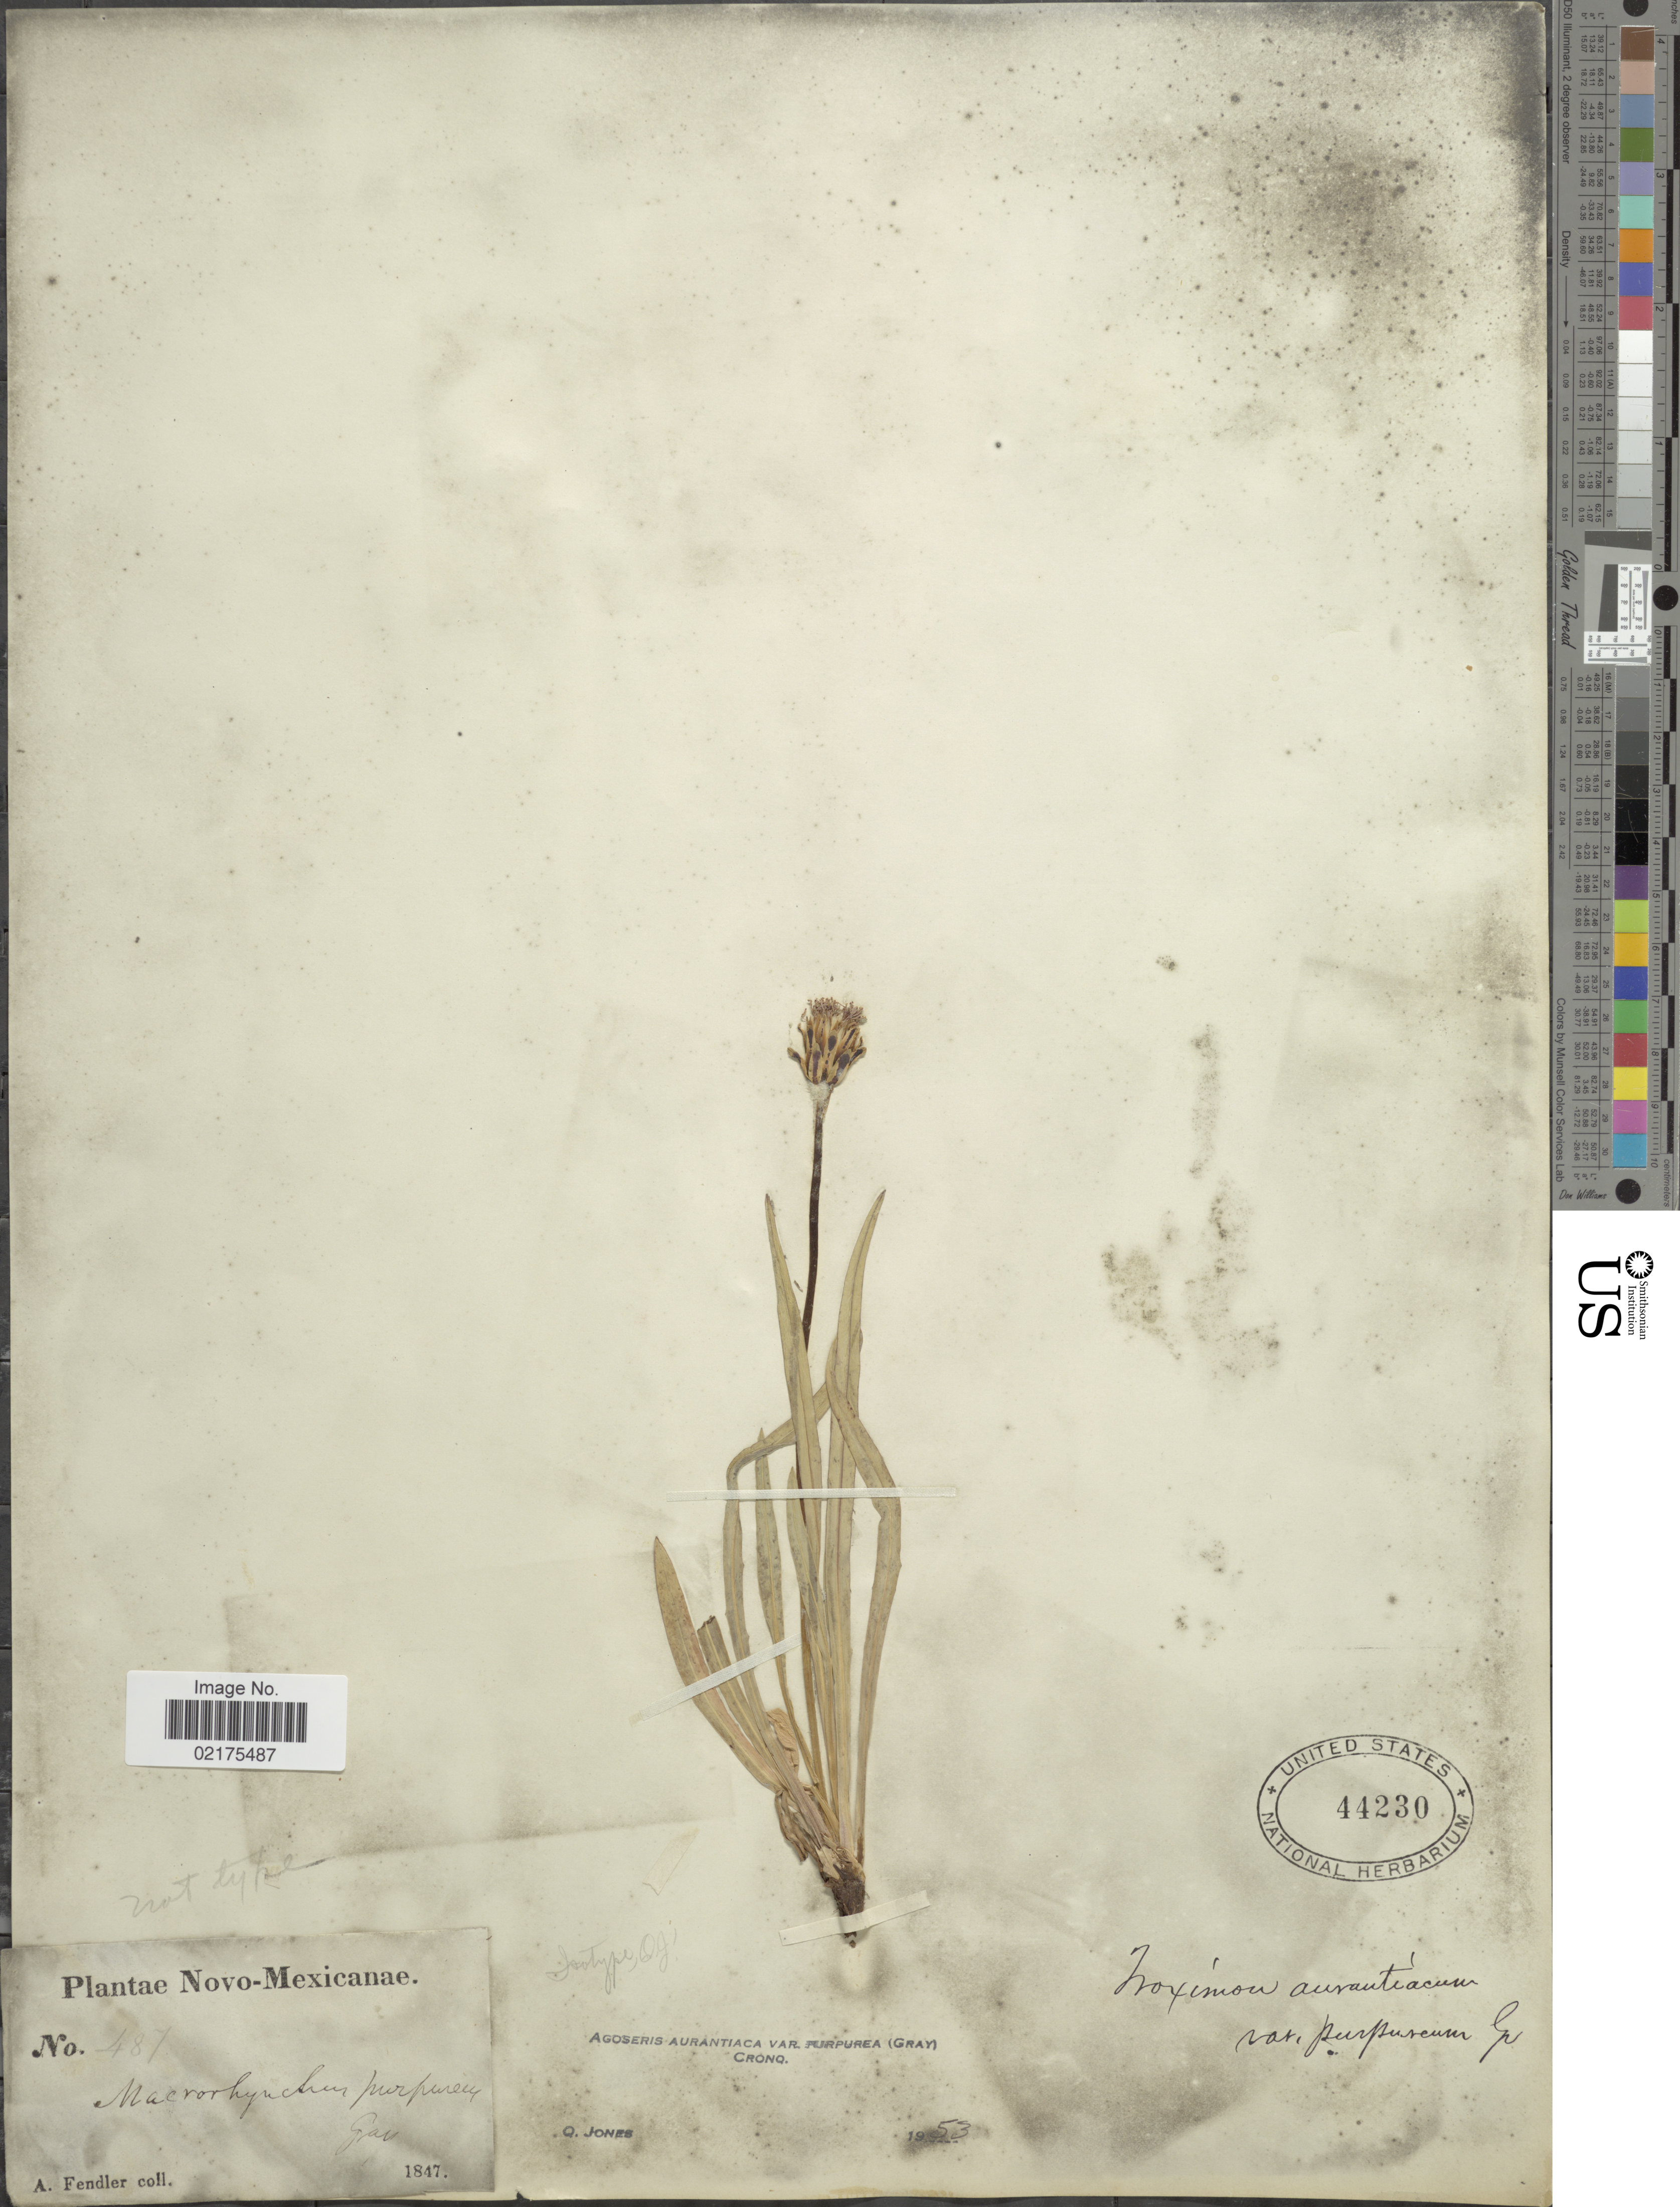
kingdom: Plantae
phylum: Tracheophyta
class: Magnoliopsida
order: Asterales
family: Asteraceae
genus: Agoseris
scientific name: Agoseris aurantiaca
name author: (Hook.) Greene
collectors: A. Fendler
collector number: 487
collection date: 1847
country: United States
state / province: New Mexico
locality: Novo-Mexicanae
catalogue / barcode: US 44230